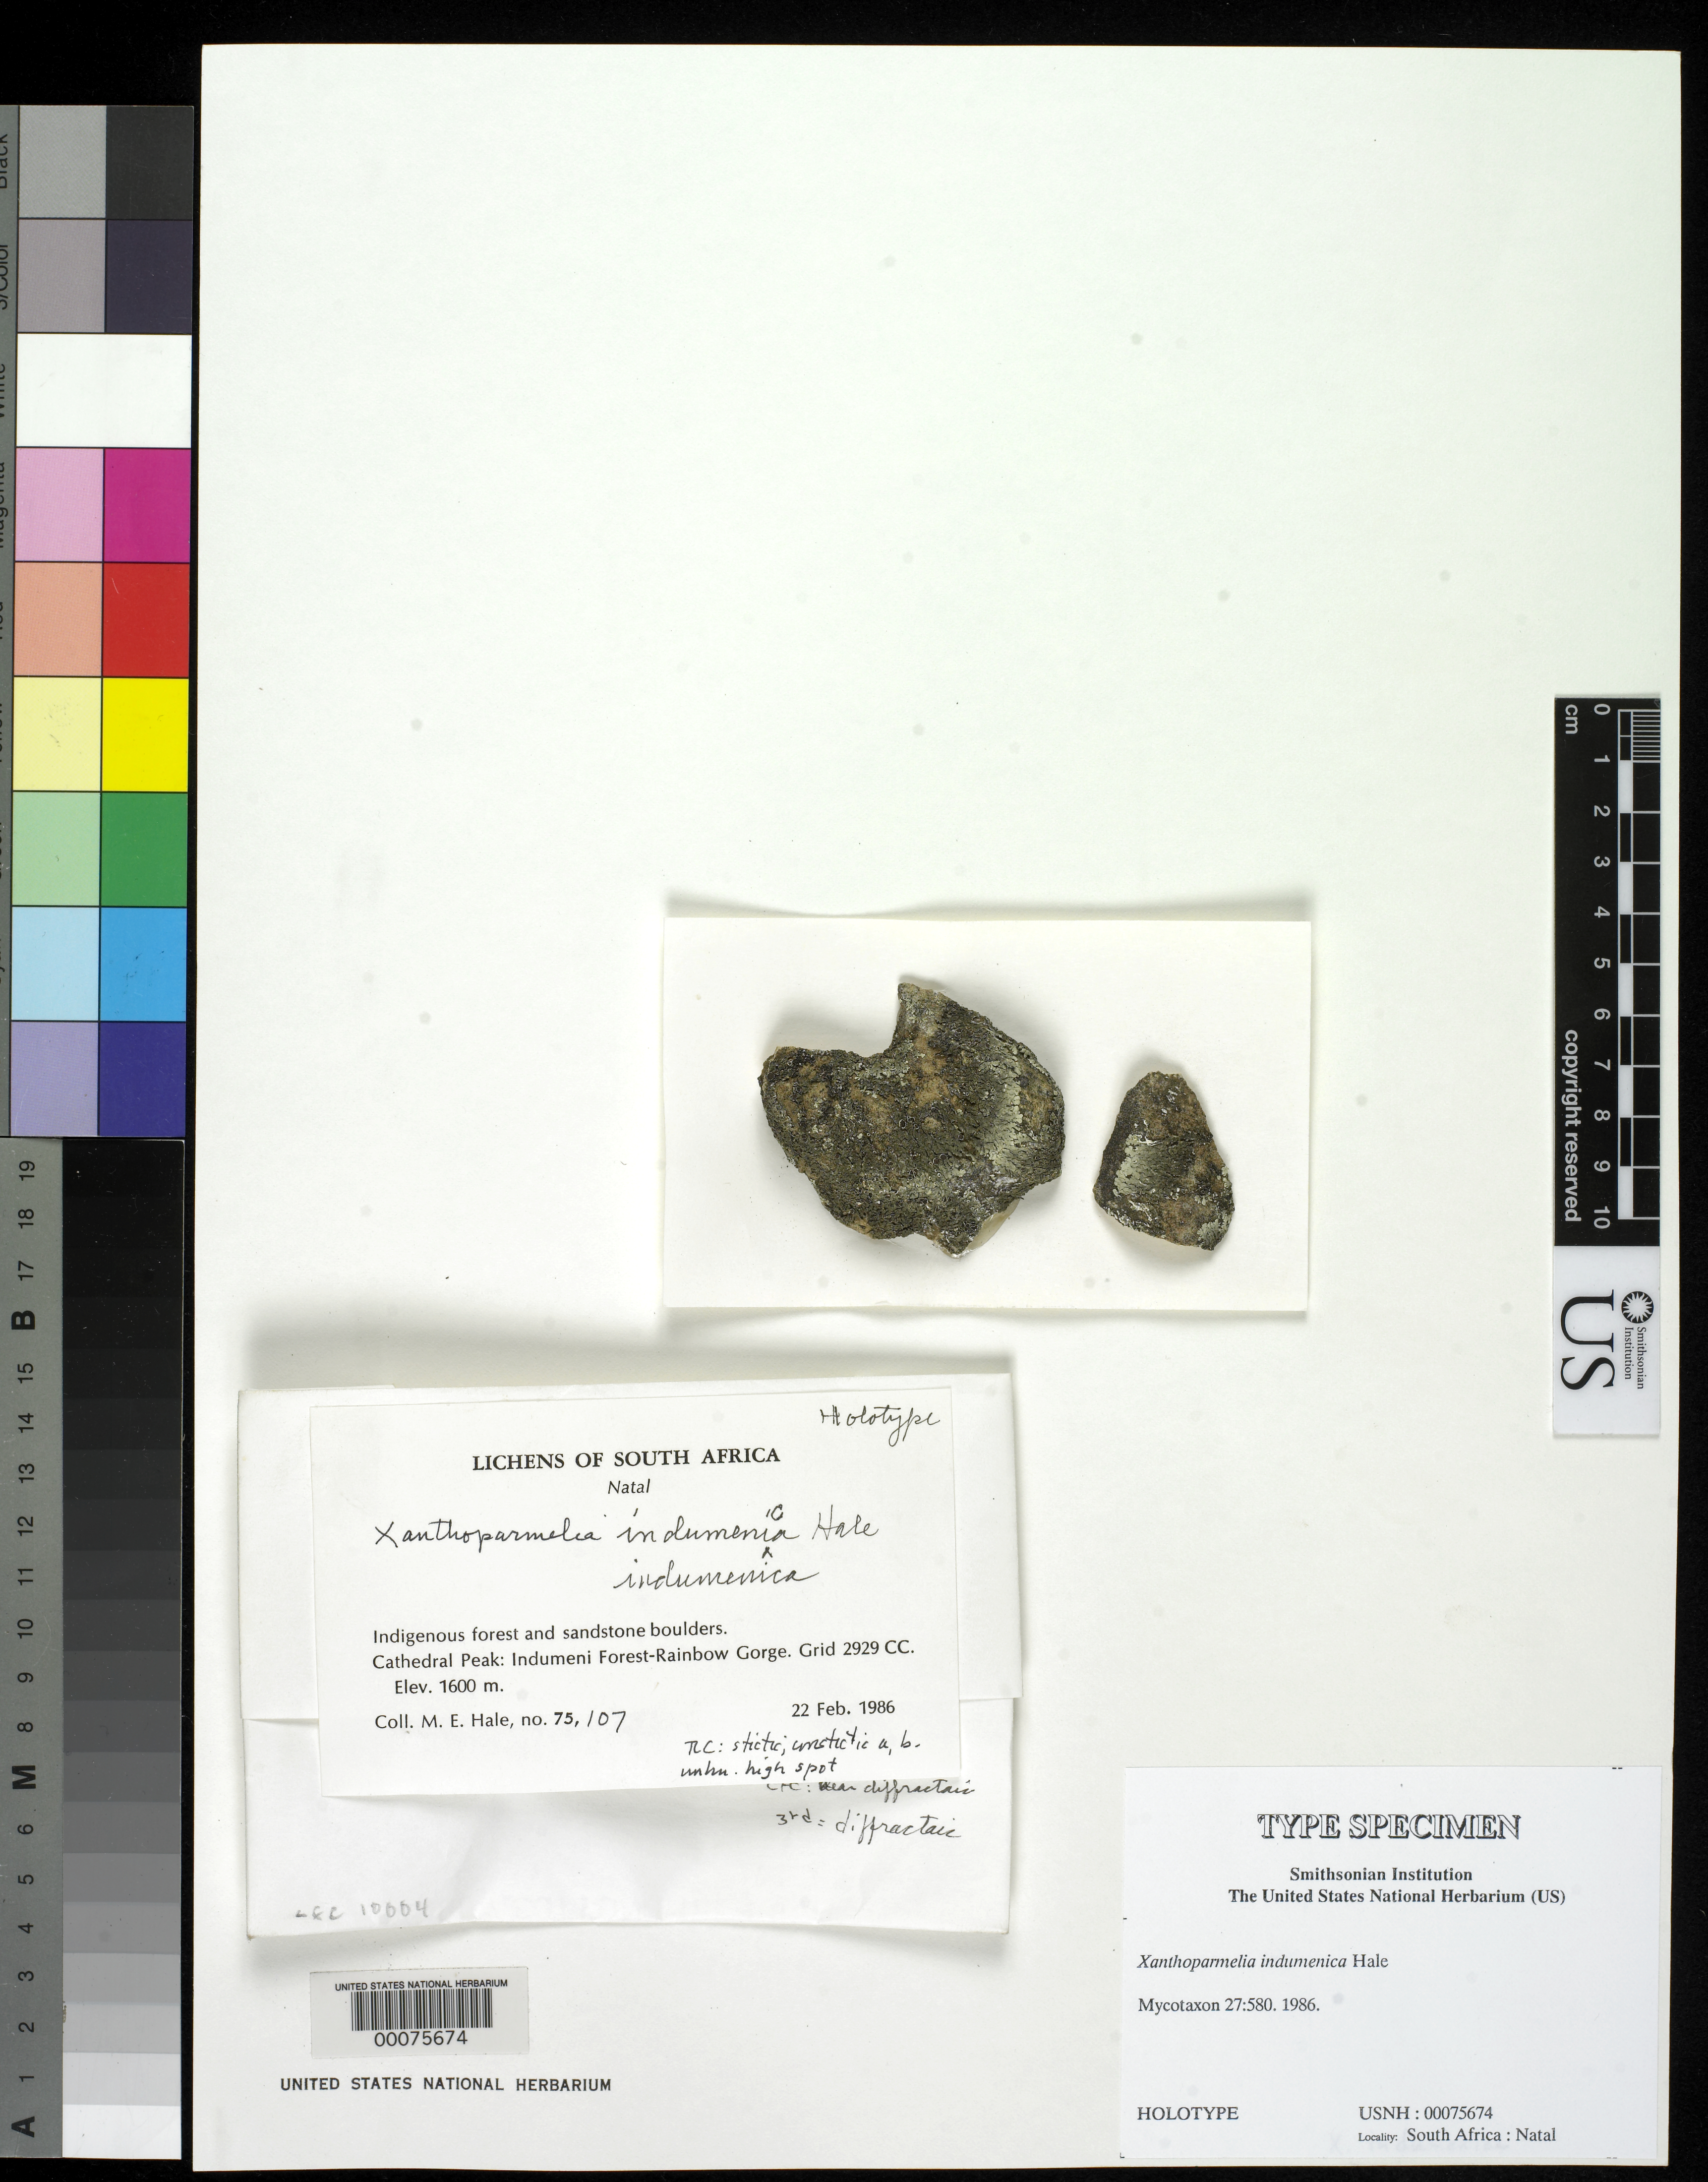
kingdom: Fungi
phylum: Ascomycota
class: Lecanoromycetes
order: Lecanorales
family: Parmeliaceae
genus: Xanthoparmelia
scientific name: Xanthoparmelia indumenica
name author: Hale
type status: Holotype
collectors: M. Hale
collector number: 75107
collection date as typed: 22 Feb 1986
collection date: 1986-02-22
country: South Africa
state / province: KwaZulu-Natal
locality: Grid 2929 CC, Cathedral Peak, Indumeni forest-rainbow gorge, indigenous forest and sandstone boulders.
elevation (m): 1600